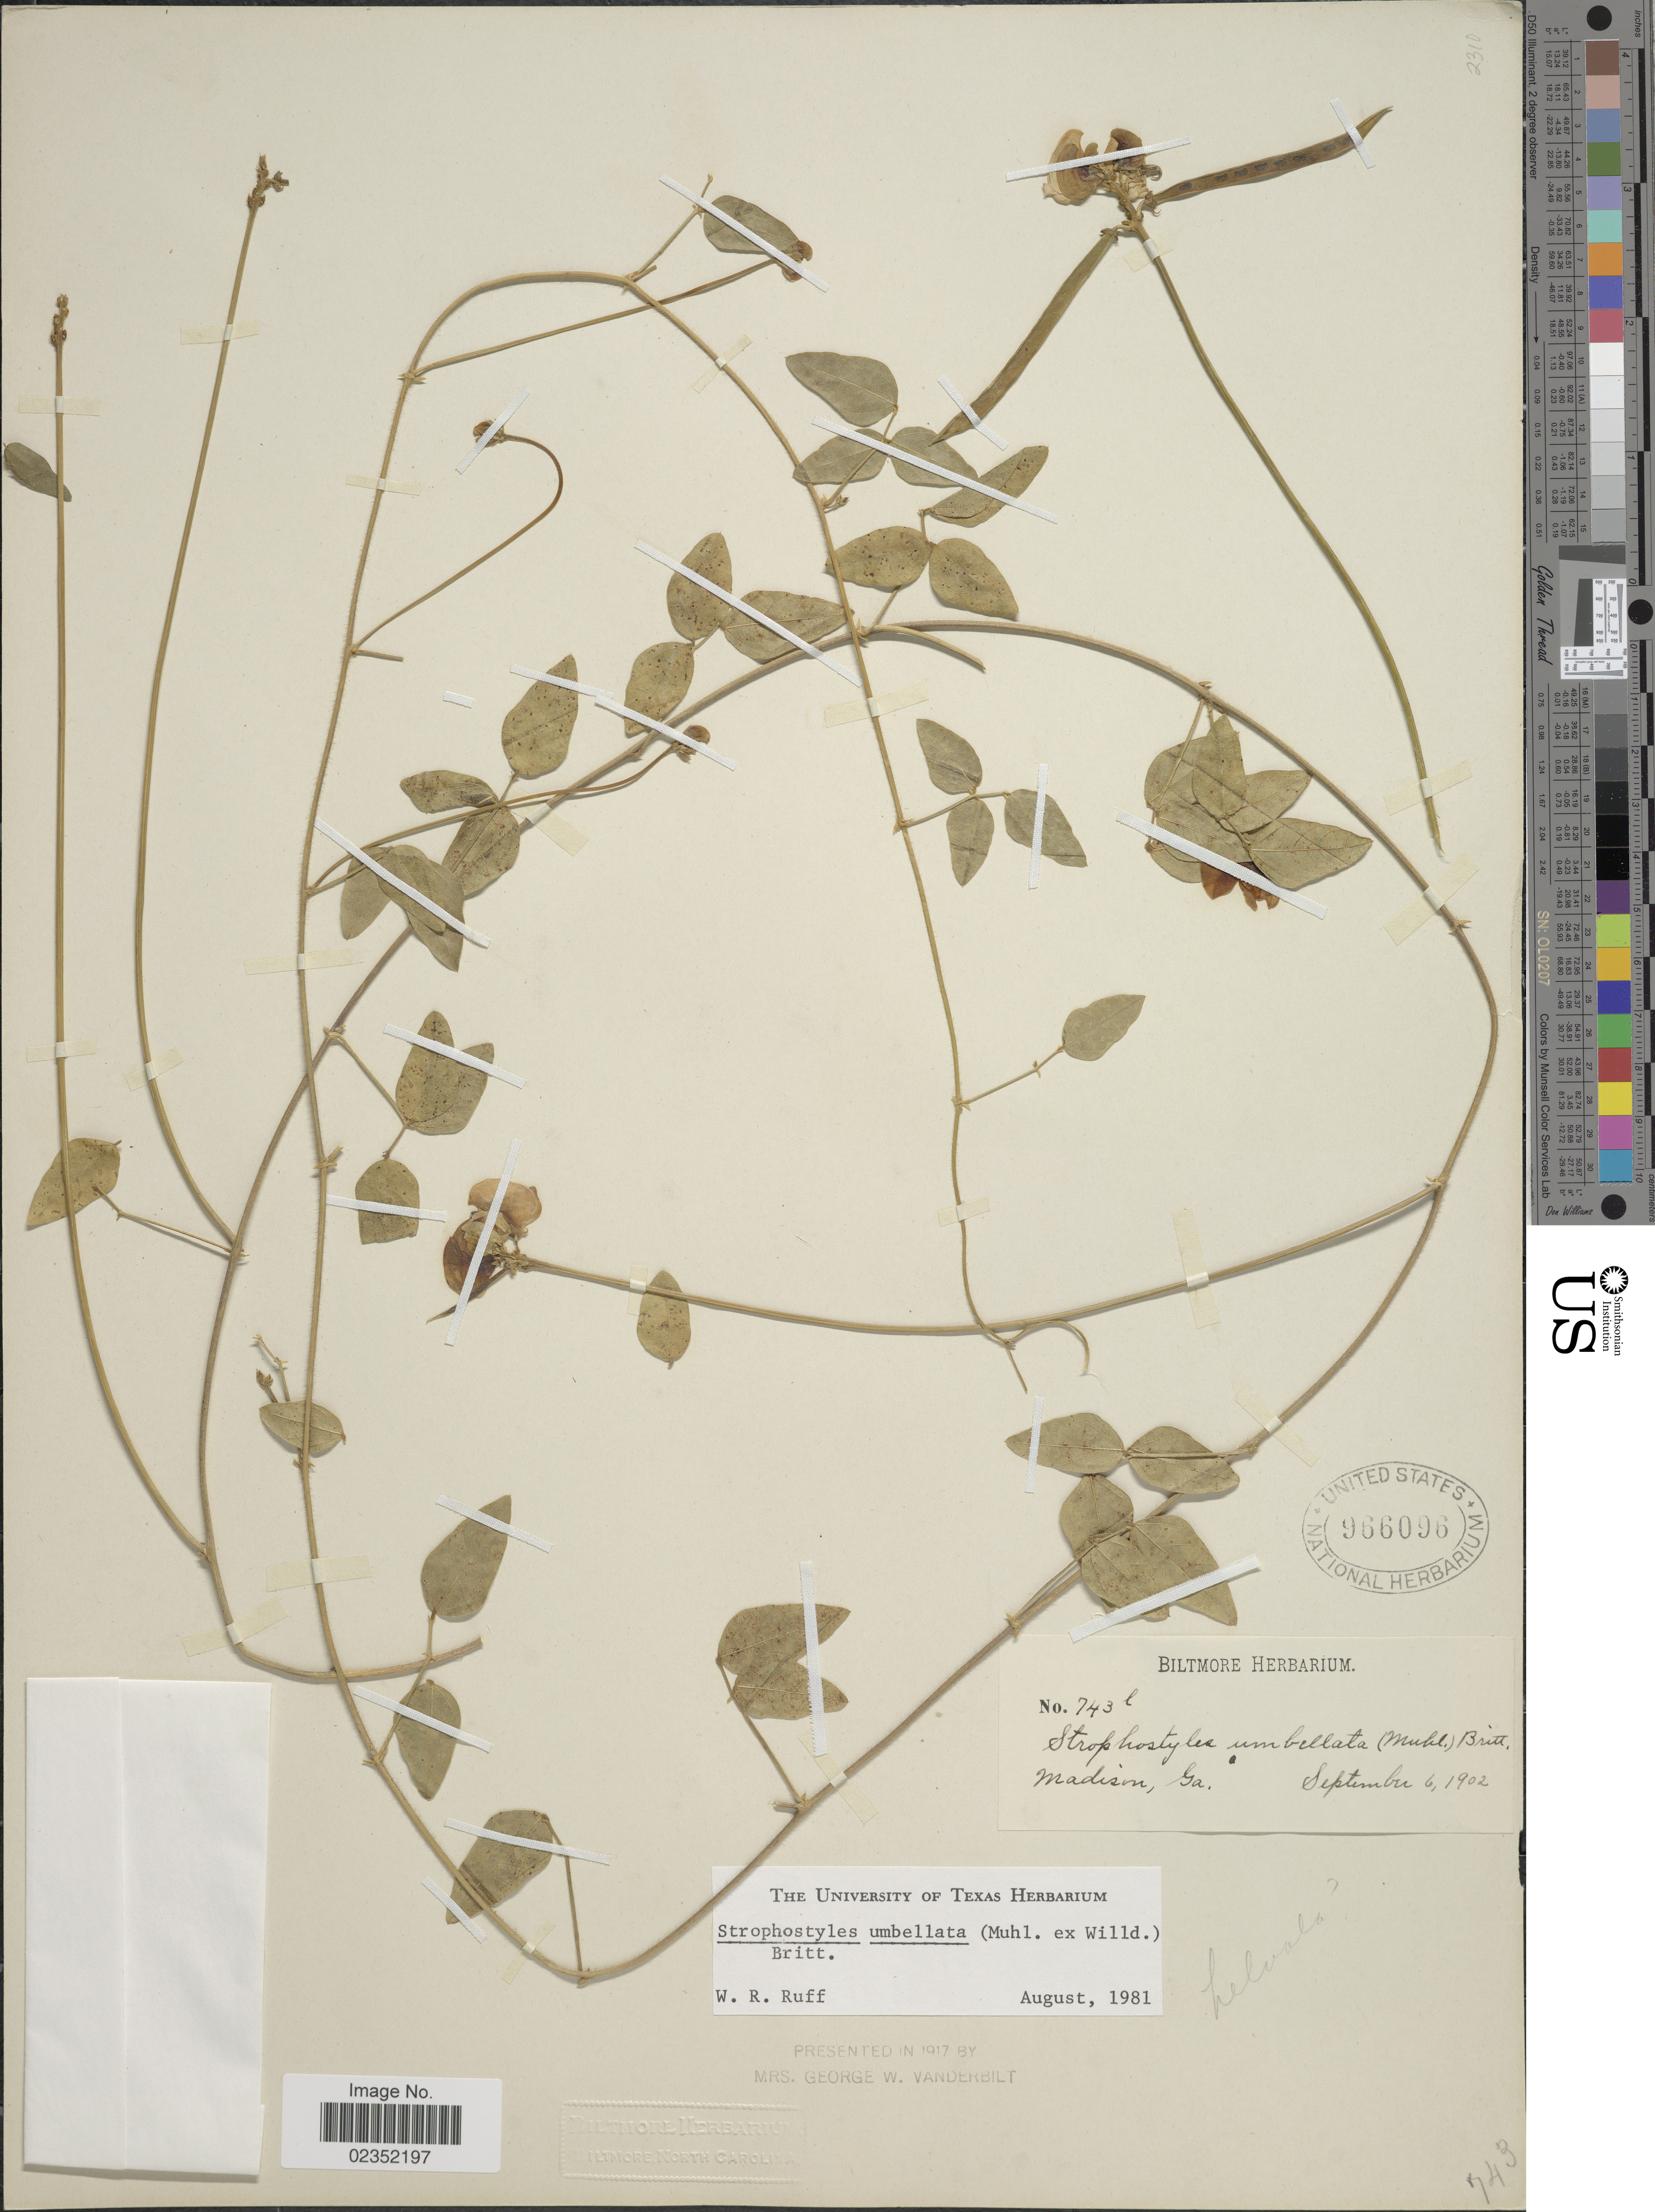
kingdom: Plantae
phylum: Tracheophyta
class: Magnoliopsida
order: Fabales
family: Fabaceae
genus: Strophostyles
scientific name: Strophostyles umbellata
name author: (Muhl. ex Willd.) Britton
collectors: ex herb. Biltmore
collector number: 743l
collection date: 1902-09-06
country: United States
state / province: Georgia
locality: Madison, Ga.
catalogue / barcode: US 966096